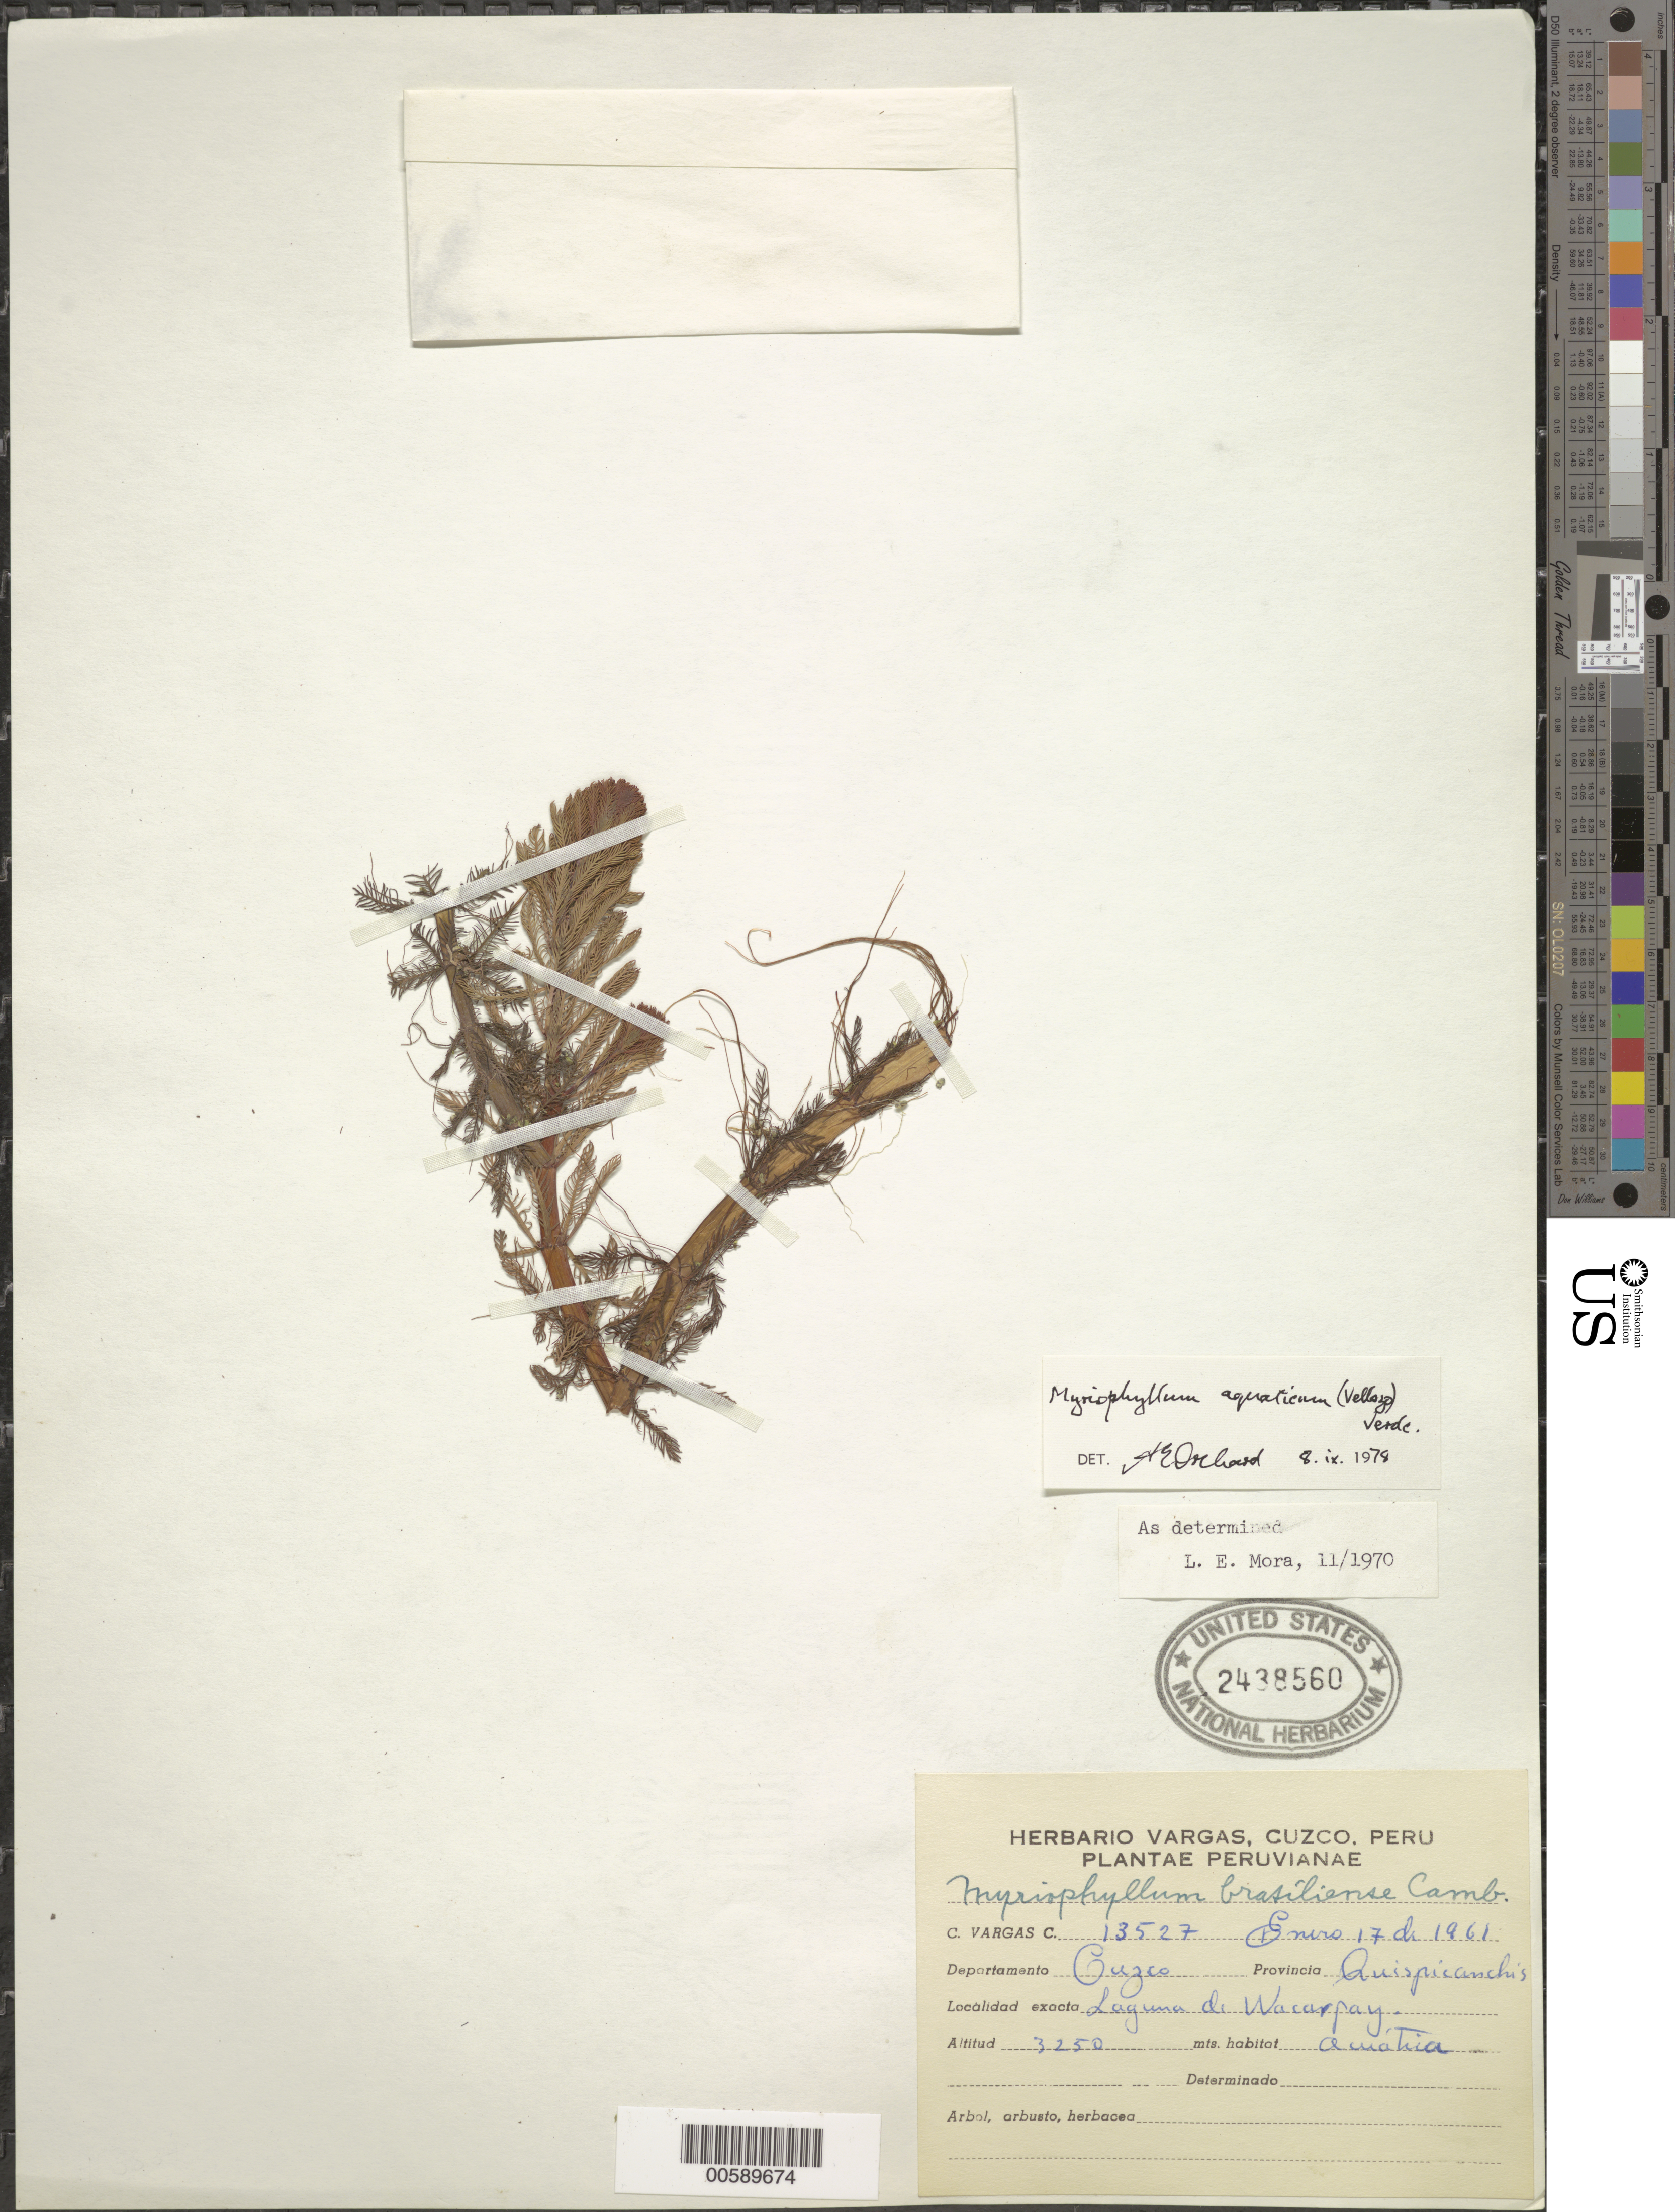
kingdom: Plantae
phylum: Tracheophyta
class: Magnoliopsida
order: Saxifragales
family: Haloragaceae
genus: Myriophyllum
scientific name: Myriophyllum aquaticum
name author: (Vell.) Verdc.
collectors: C. Vargas Calderón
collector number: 13527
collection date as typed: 17 Jan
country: Peru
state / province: Cusco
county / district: Quispicanchis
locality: Laguna de Wacarpay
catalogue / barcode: US 2438560